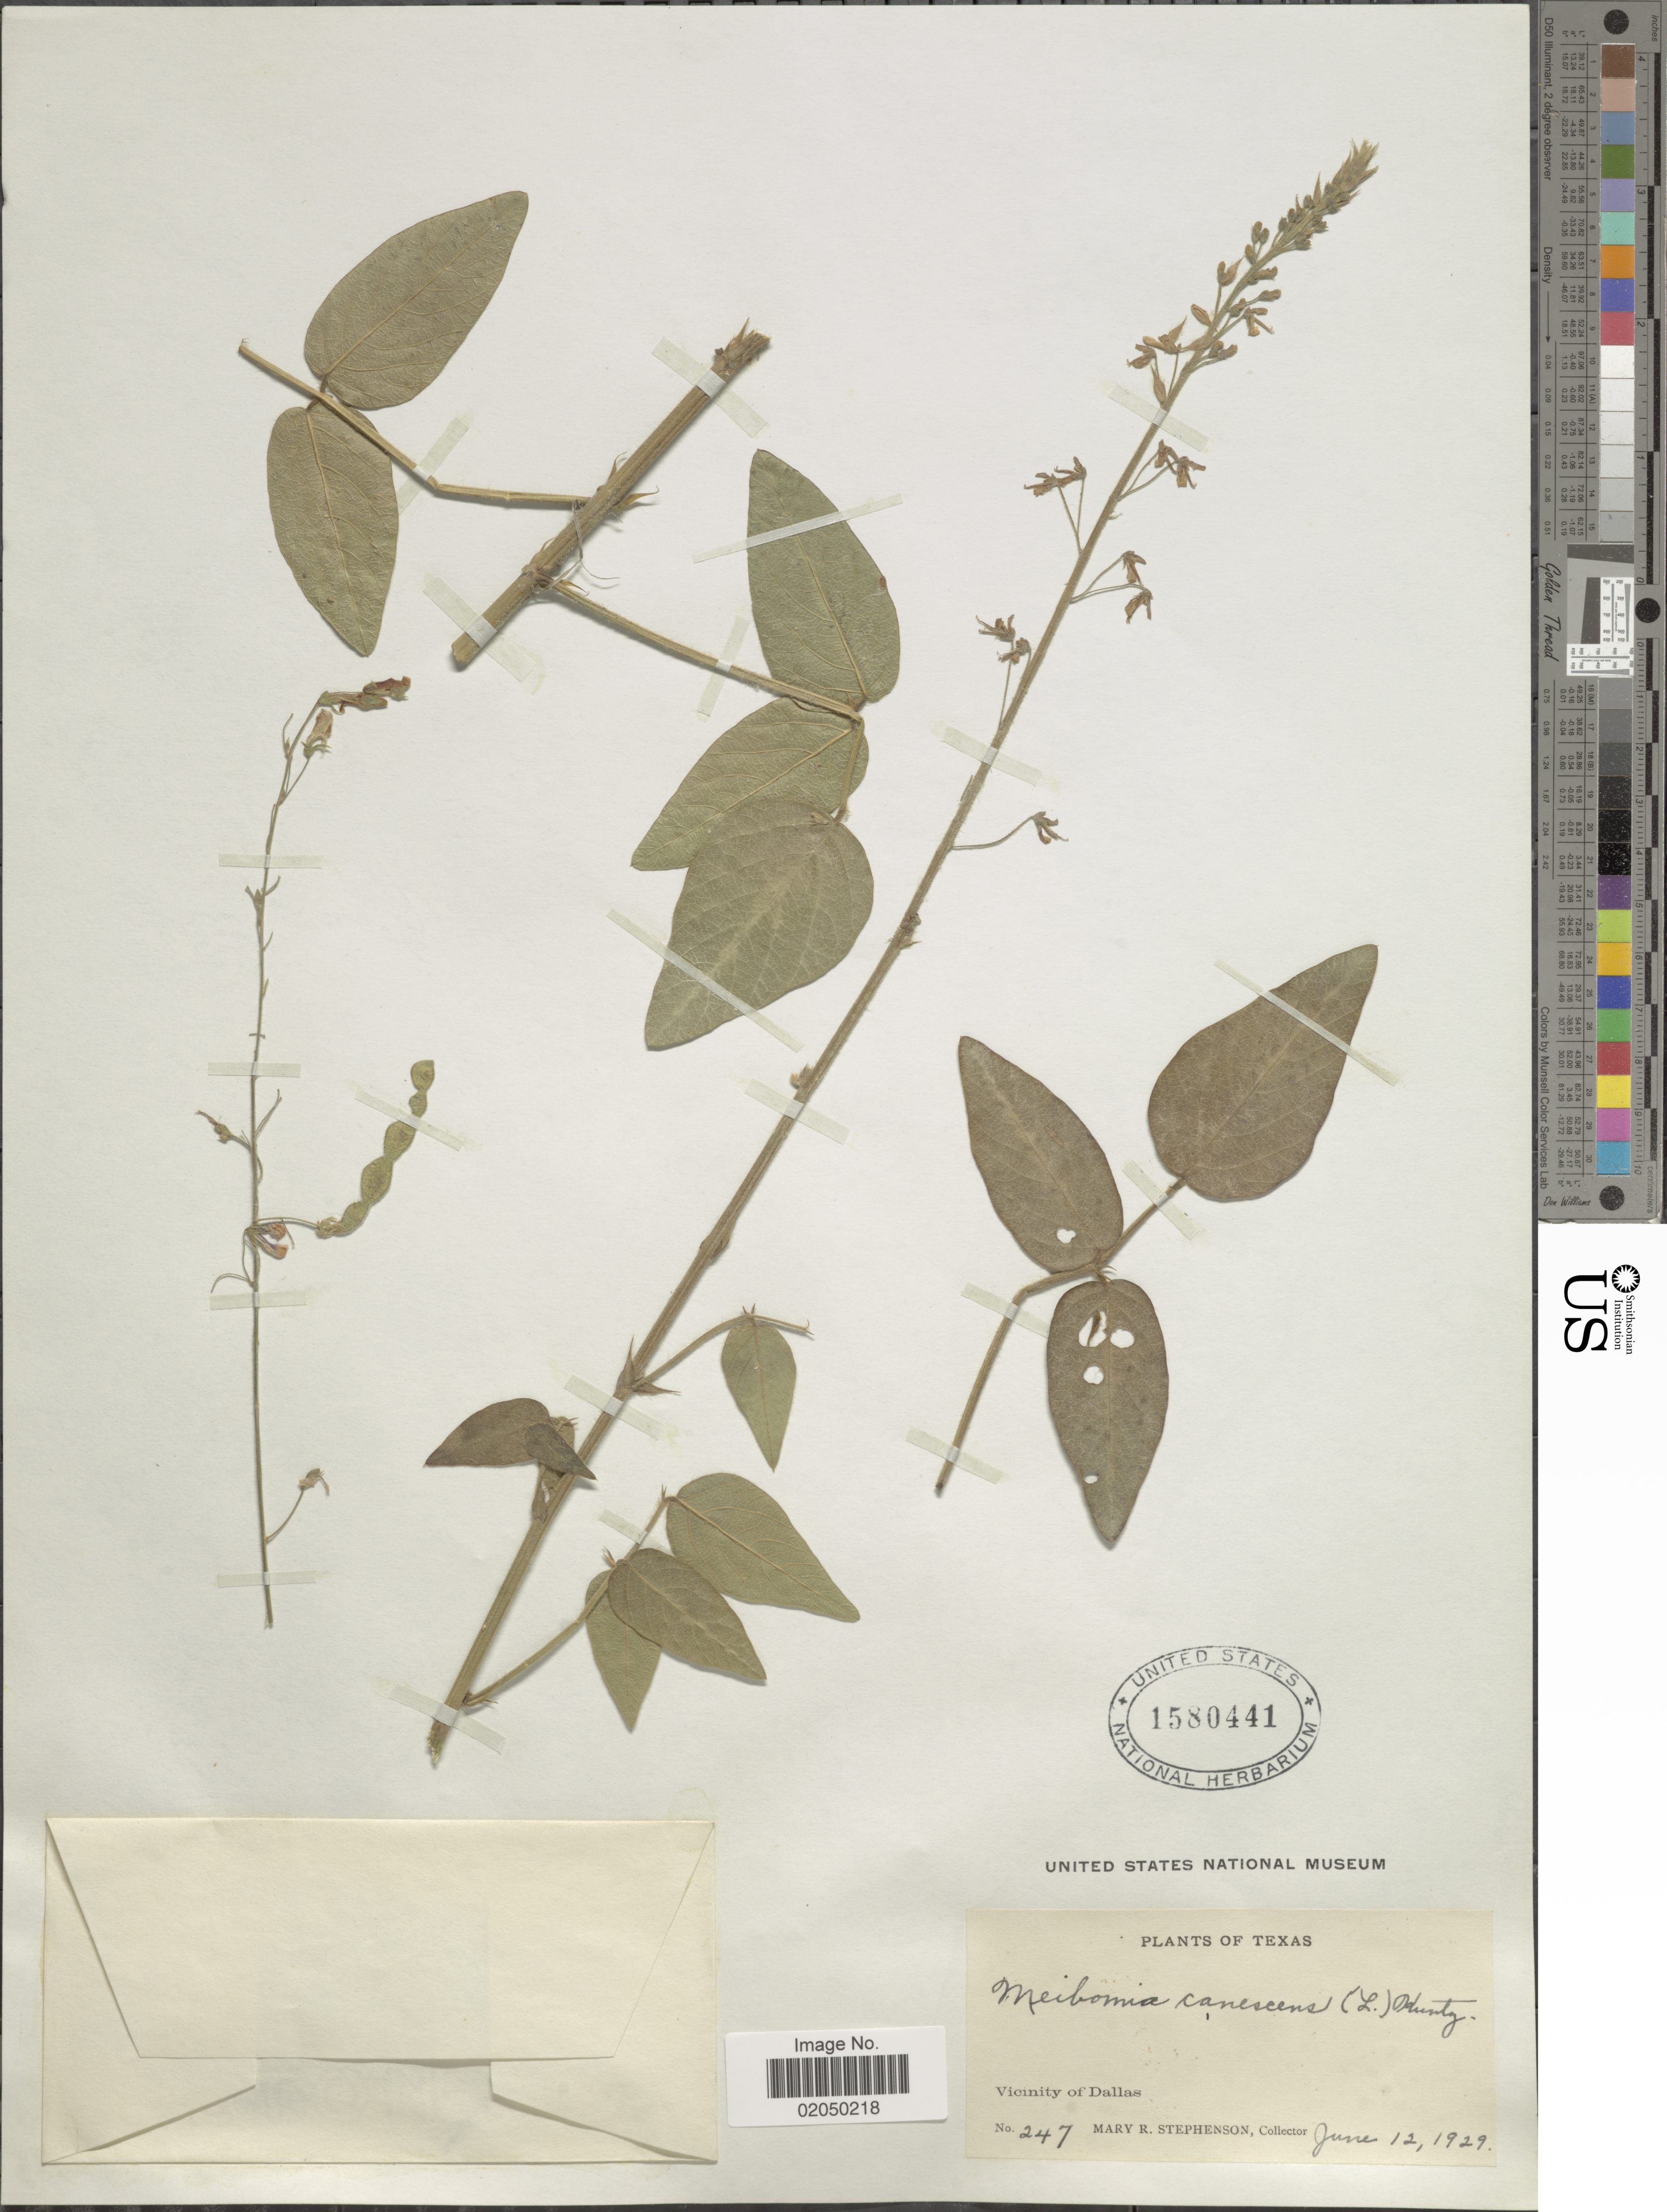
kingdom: Plantae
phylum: Tracheophyta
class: Magnoliopsida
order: Fabales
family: Fabaceae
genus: Desmodium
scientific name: Desmodium canescens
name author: (L.) DC.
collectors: M. Stephenson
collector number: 247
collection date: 1929-06-12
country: United States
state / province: Texas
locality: Vicinity of Dallas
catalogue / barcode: US 1580441